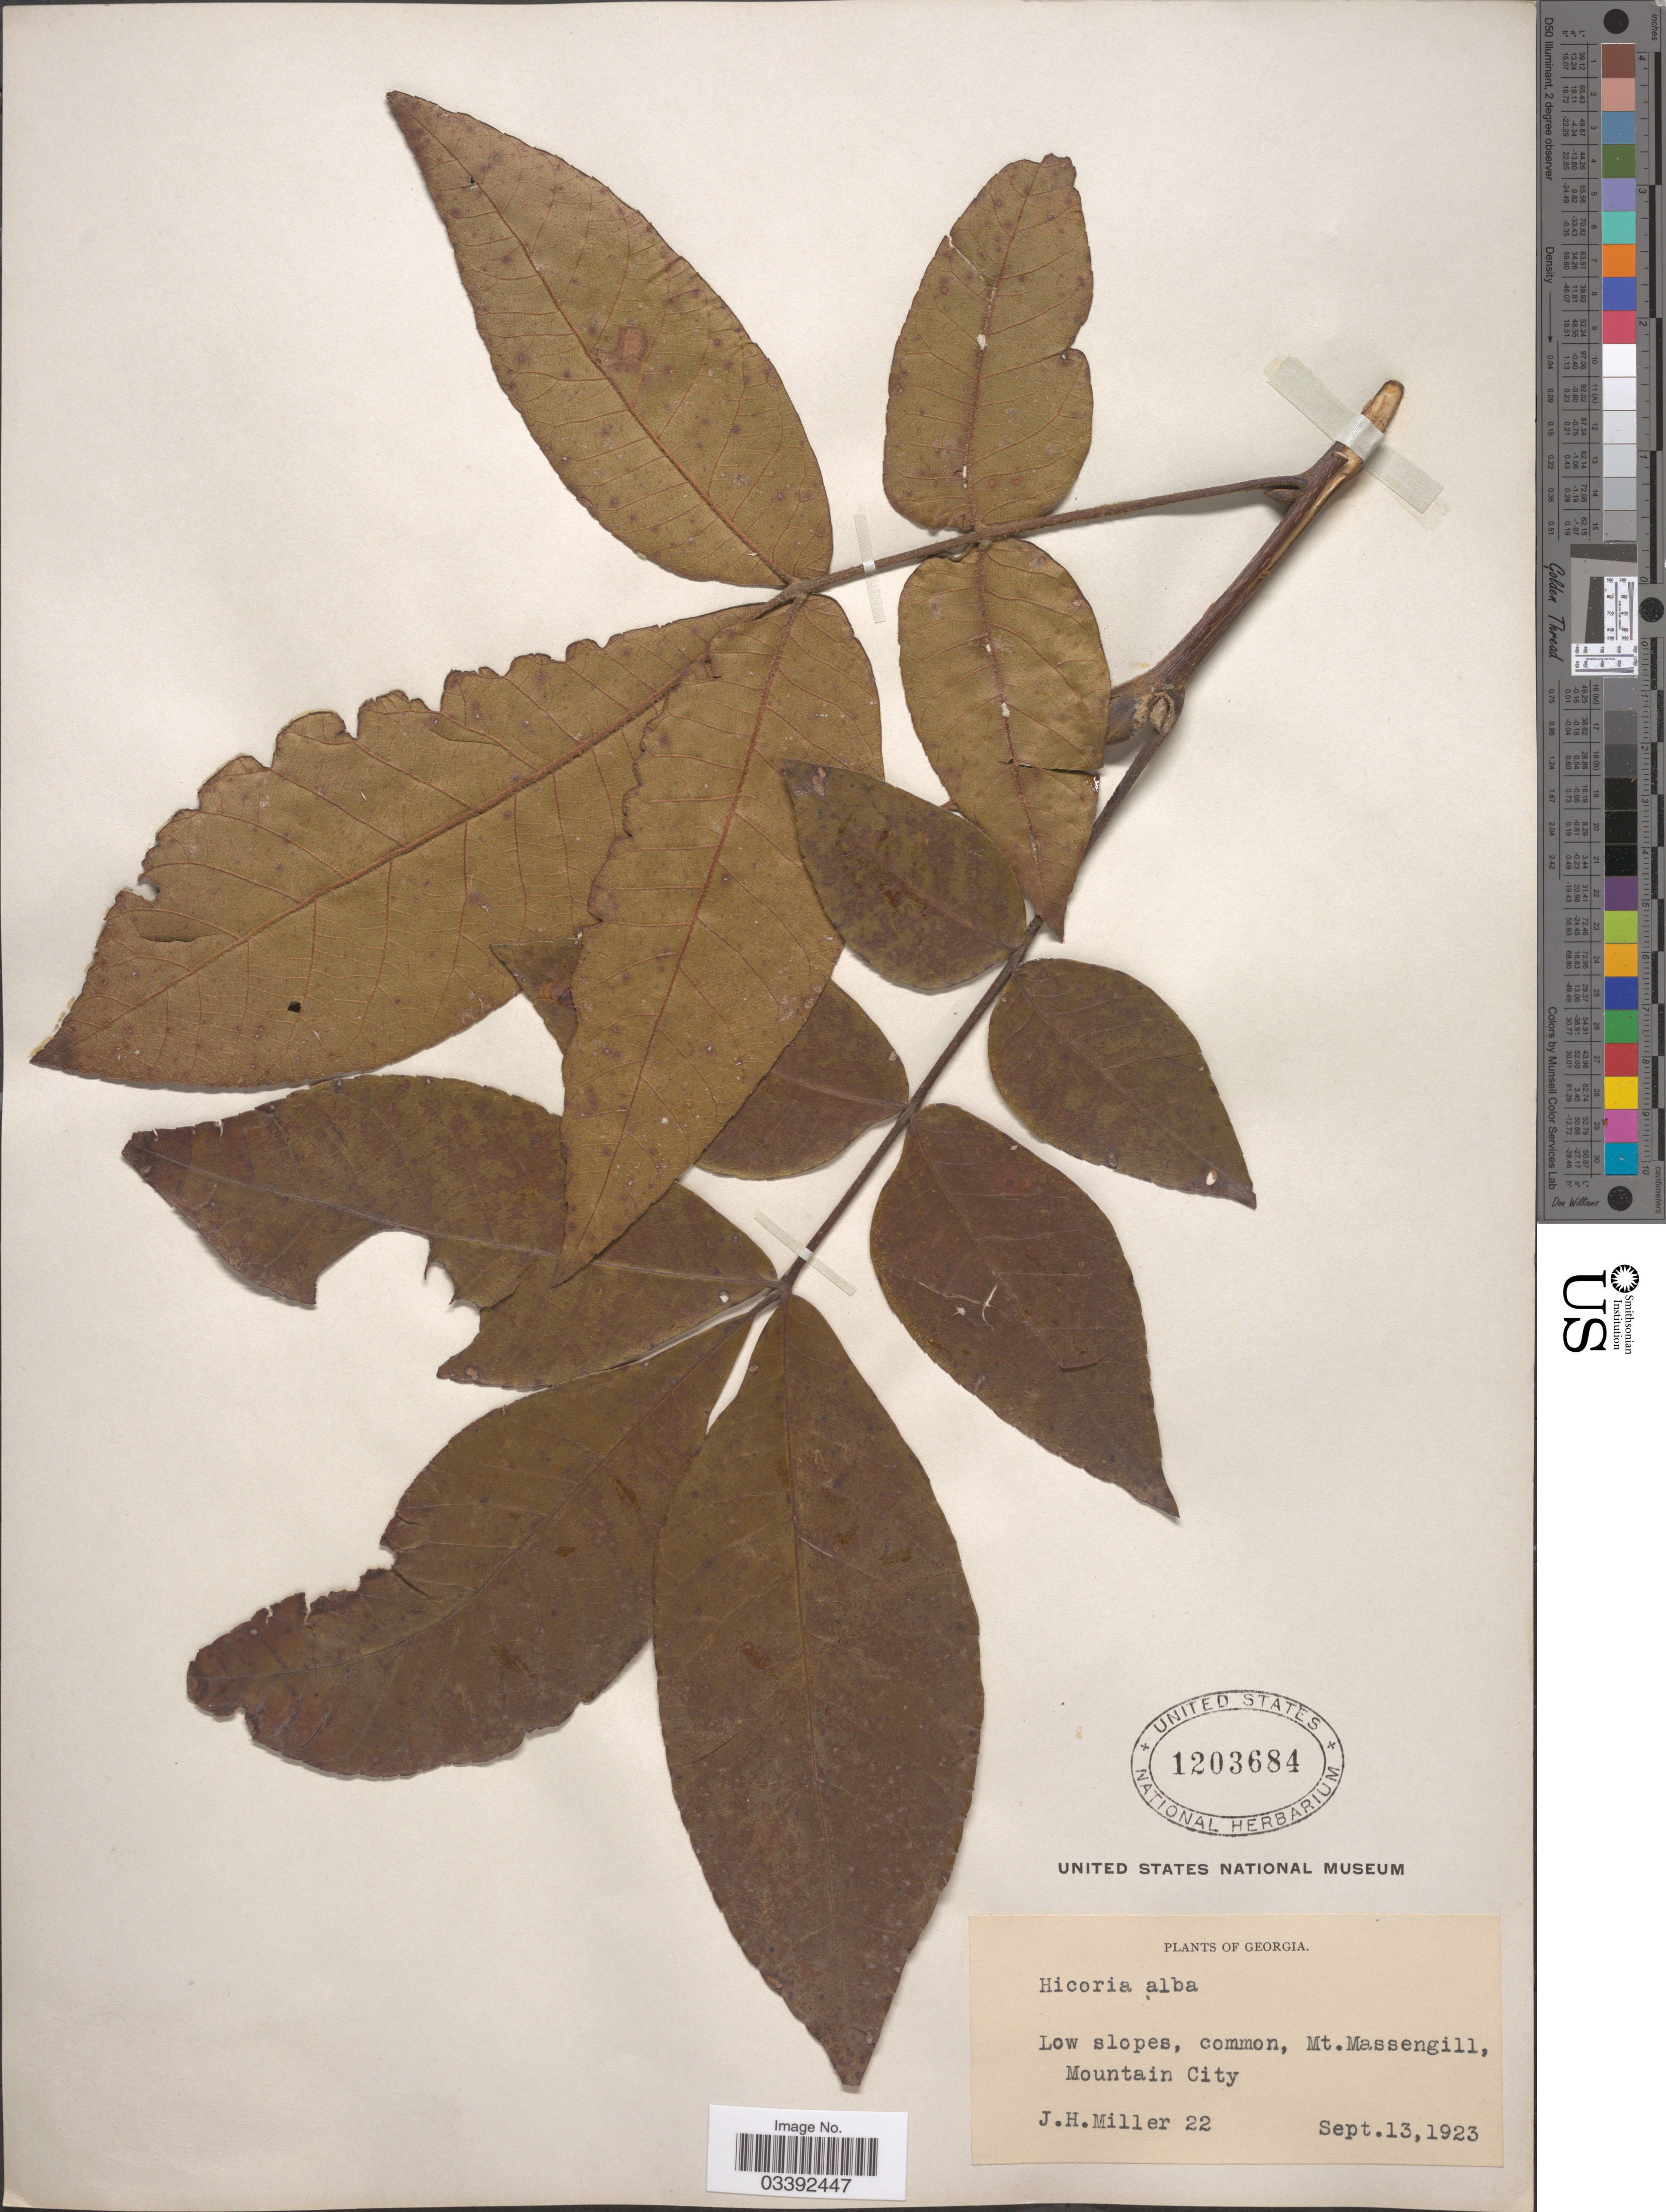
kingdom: Plantae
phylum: Tracheophyta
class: Magnoliopsida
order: Fagales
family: Juglandaceae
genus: Carya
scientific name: Carya tomentosa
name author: (Lam.) Nutt.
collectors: J. H. Miller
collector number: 22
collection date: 1923-09-13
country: United States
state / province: Georgia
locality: Mt. Massengill, Mountain City.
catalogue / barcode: US 1203684